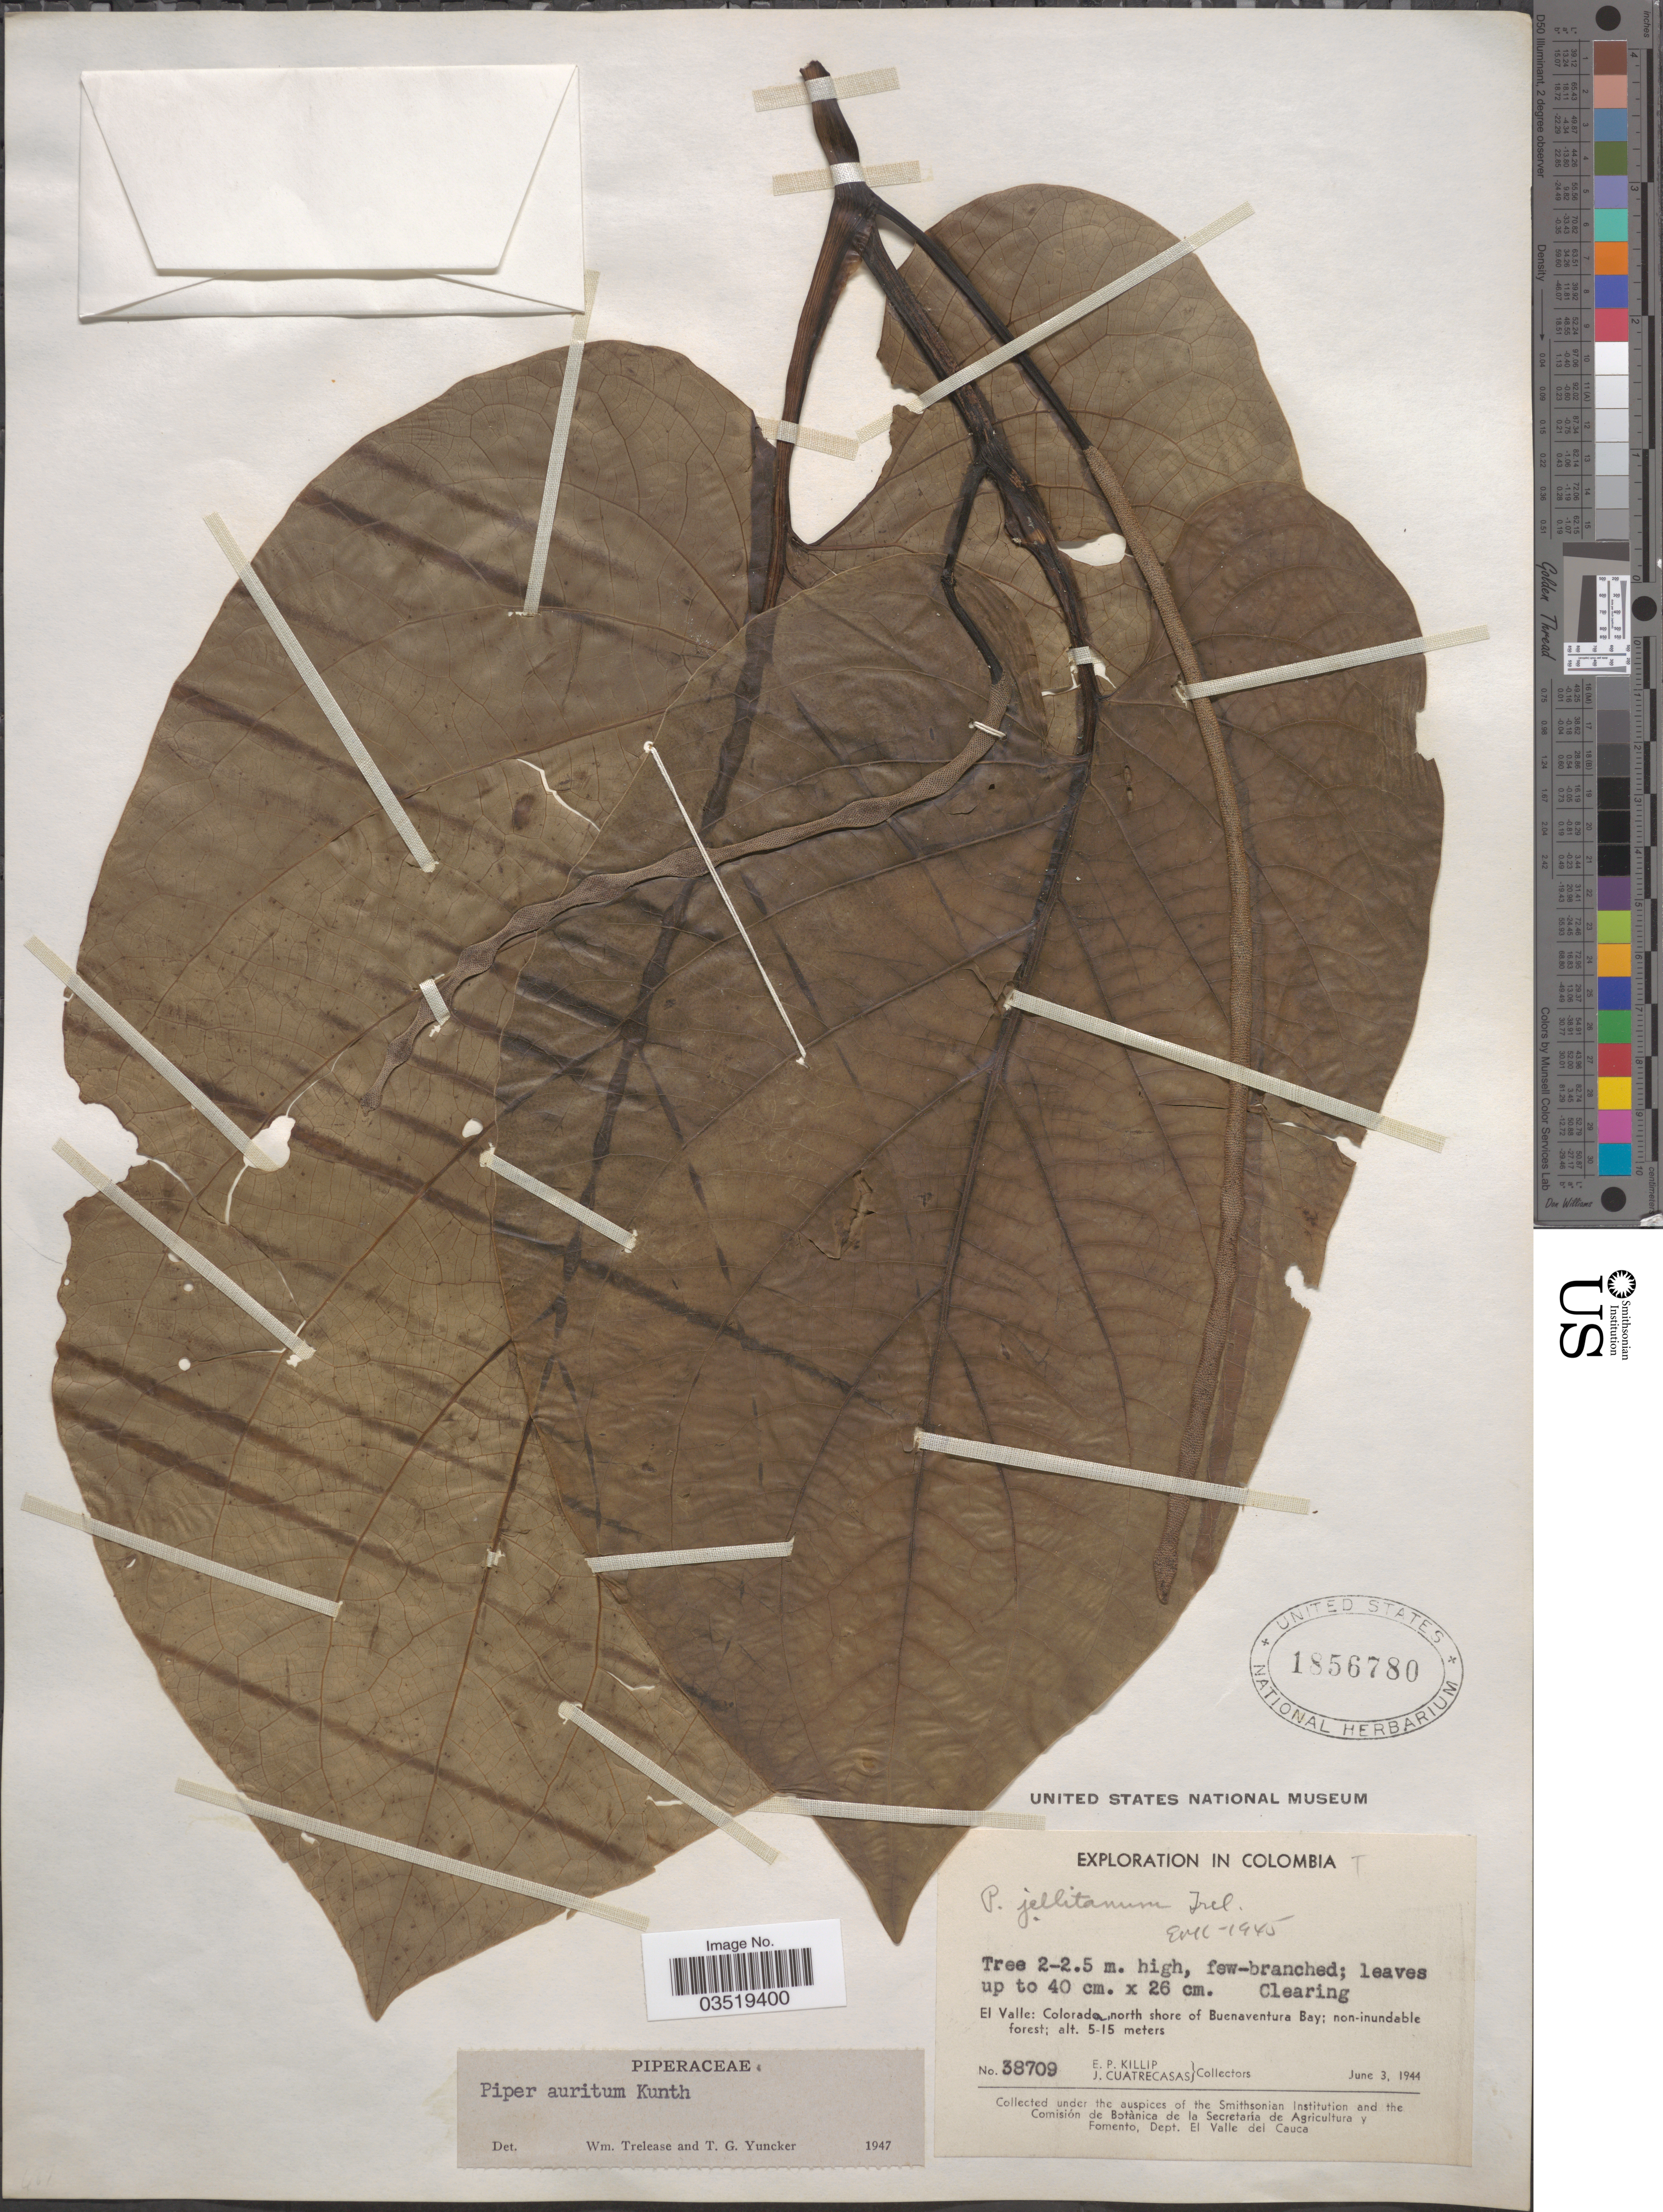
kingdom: Plantae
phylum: Tracheophyta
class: Magnoliopsida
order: Piperales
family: Piperaceae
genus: Piper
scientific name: Piper auritum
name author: Kunth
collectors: E. P. Killip & J. Cuatrecasas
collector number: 38709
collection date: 1944-06-03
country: Colombia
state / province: Valle del Cauca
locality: El Valle: Colorado, north shore of Buenaventura Bay.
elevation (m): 5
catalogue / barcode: US 1856780